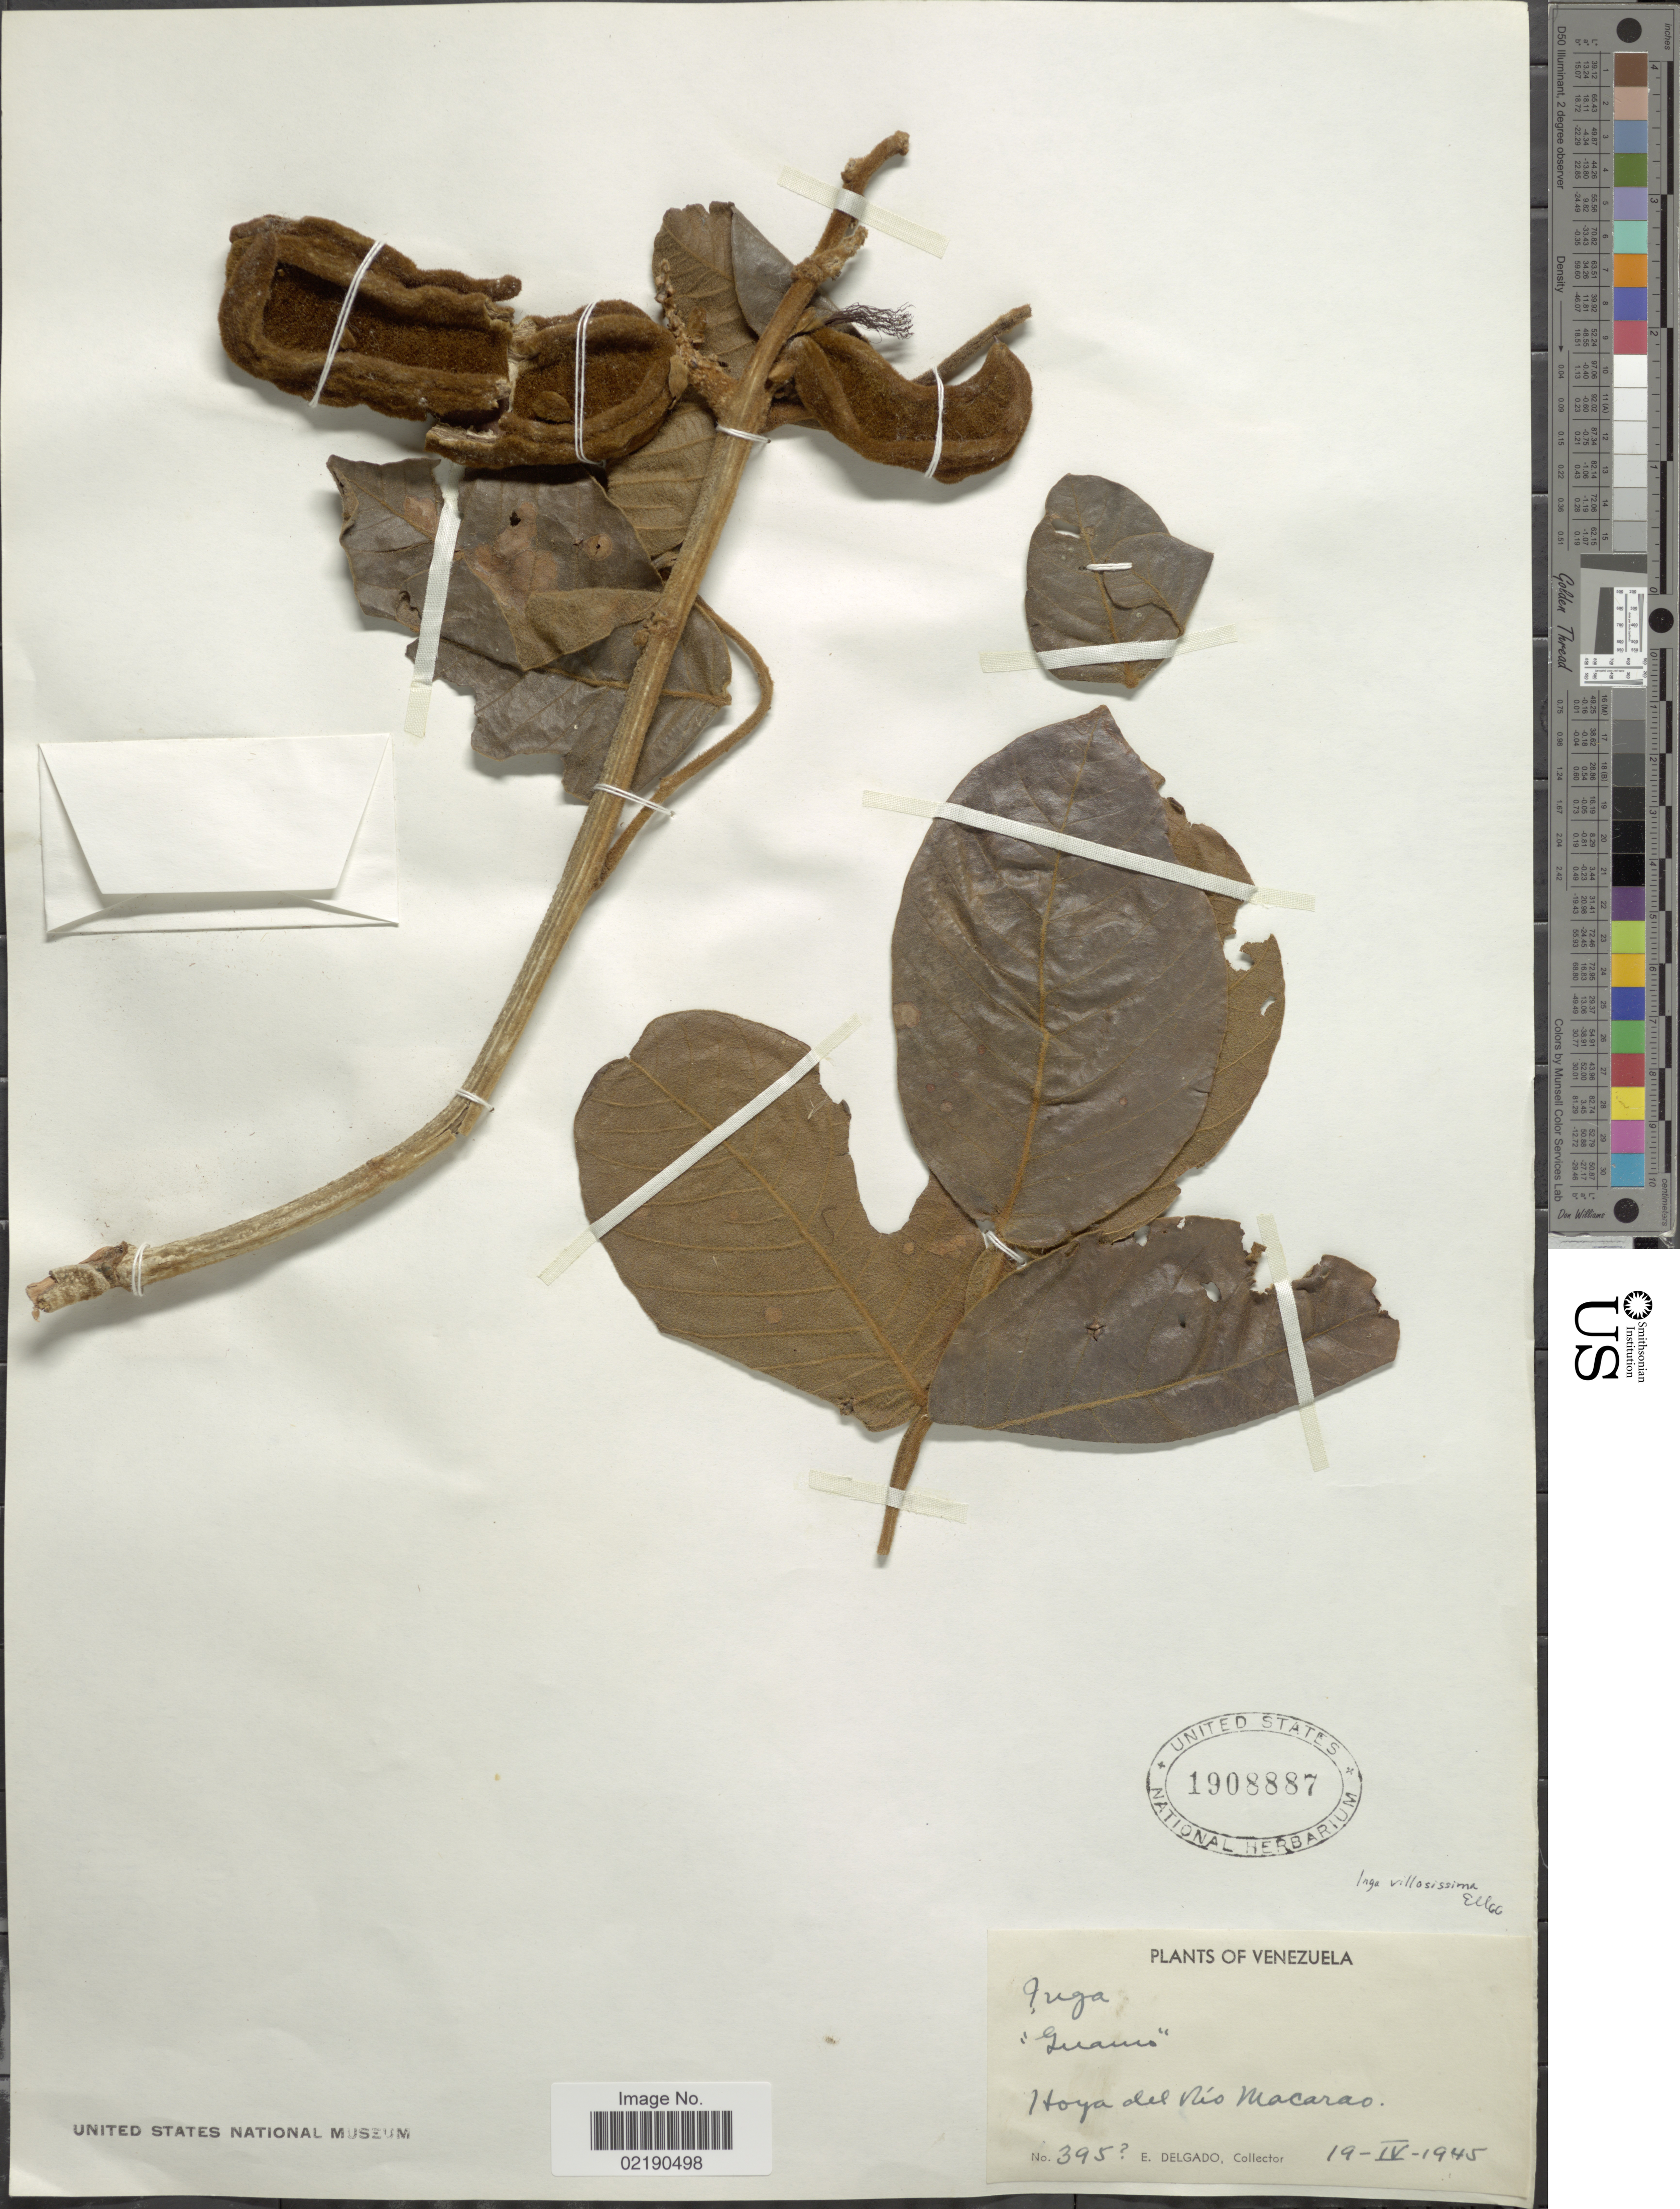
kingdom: Plantae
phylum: Tracheophyta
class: Magnoliopsida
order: Fabales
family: Fabaceae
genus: Inga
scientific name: Inga villosissima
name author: Benth.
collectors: E. Delgado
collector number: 395?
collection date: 1945-04-19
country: Venezuela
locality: Hoya del Rio Macarao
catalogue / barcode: US 1908887